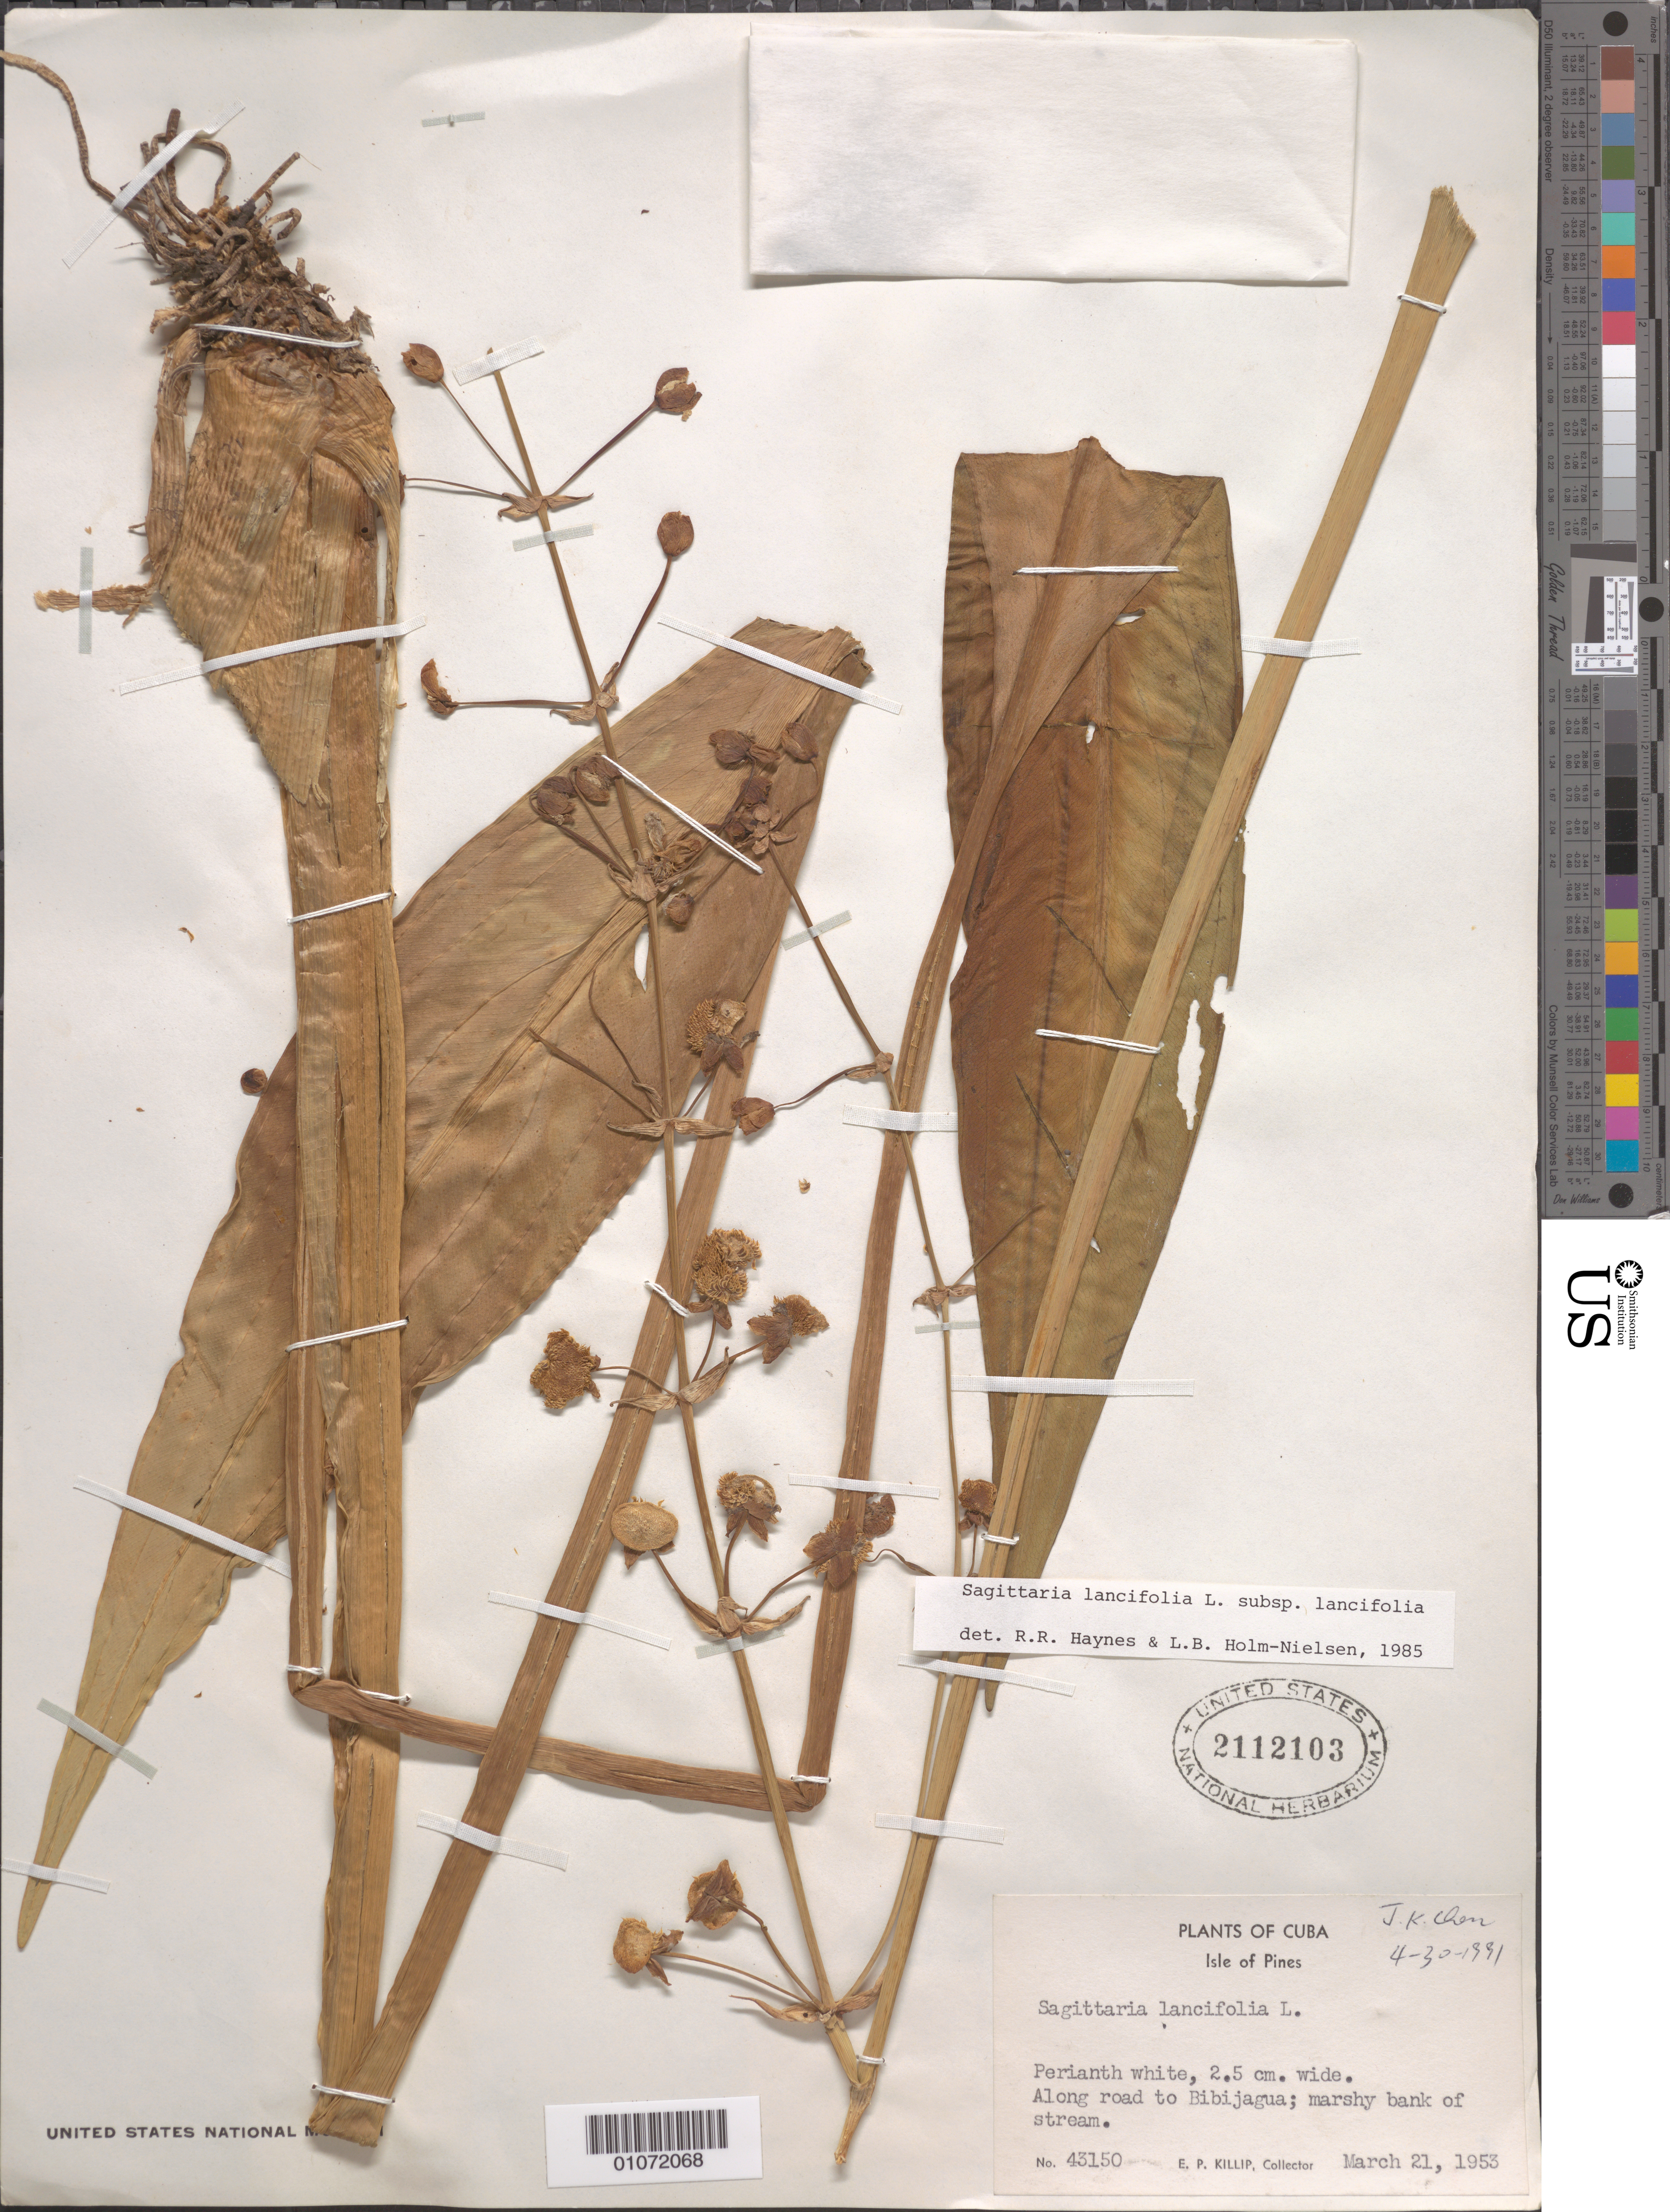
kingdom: Plantae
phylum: Tracheophyta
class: Liliopsida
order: Alismatales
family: Alismataceae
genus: Sagittaria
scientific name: Sagittaria lancifolia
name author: L.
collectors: E. P. Killip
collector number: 43150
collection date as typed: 20 Mar 1953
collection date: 1953-03-20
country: Cuba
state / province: Isla de La Juventud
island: Isla de la Juventud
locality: Isle of Pines, Along road to Bibijagua Marshy bank of stream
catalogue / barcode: US 2112103